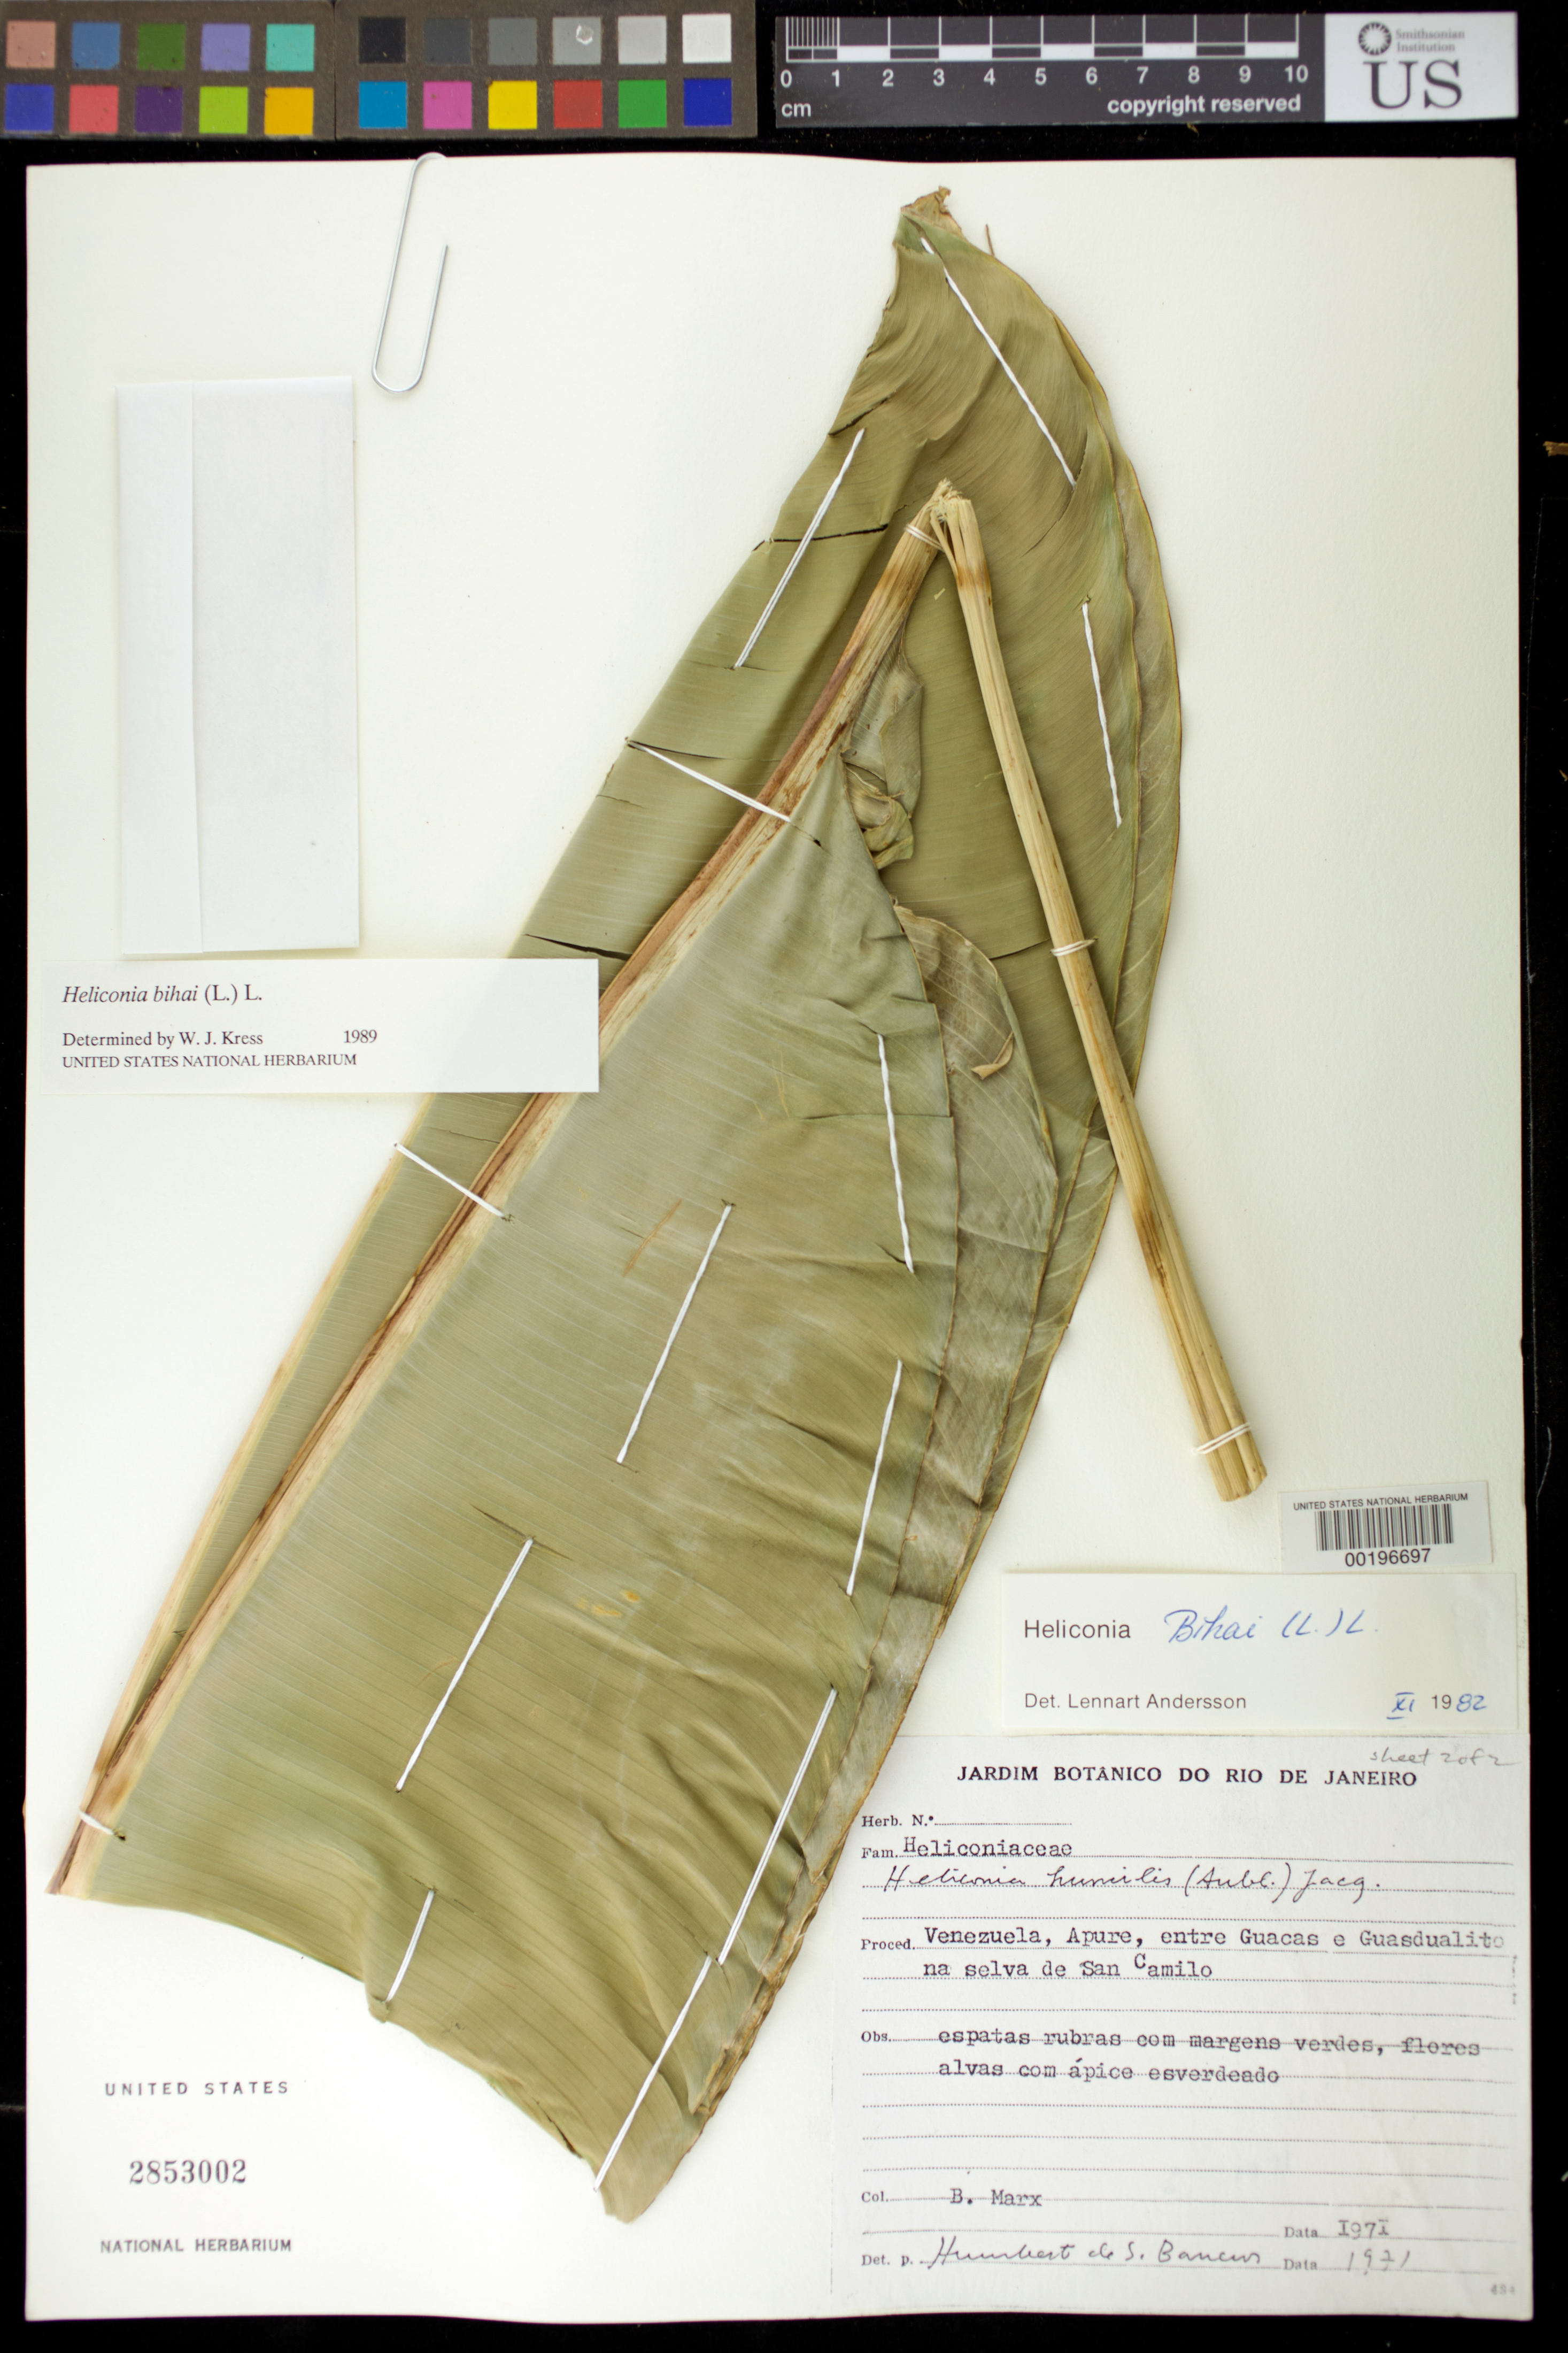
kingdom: Plantae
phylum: Tracheophyta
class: Liliopsida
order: Zingiberales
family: Heliconiaceae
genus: Heliconia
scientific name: Heliconia bihai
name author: (L.) L.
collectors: B. Marx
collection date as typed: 1971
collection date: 1971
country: Venezuela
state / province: Apure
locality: Between guacas and guasdualito na forest of san camilo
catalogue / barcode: US 2853002